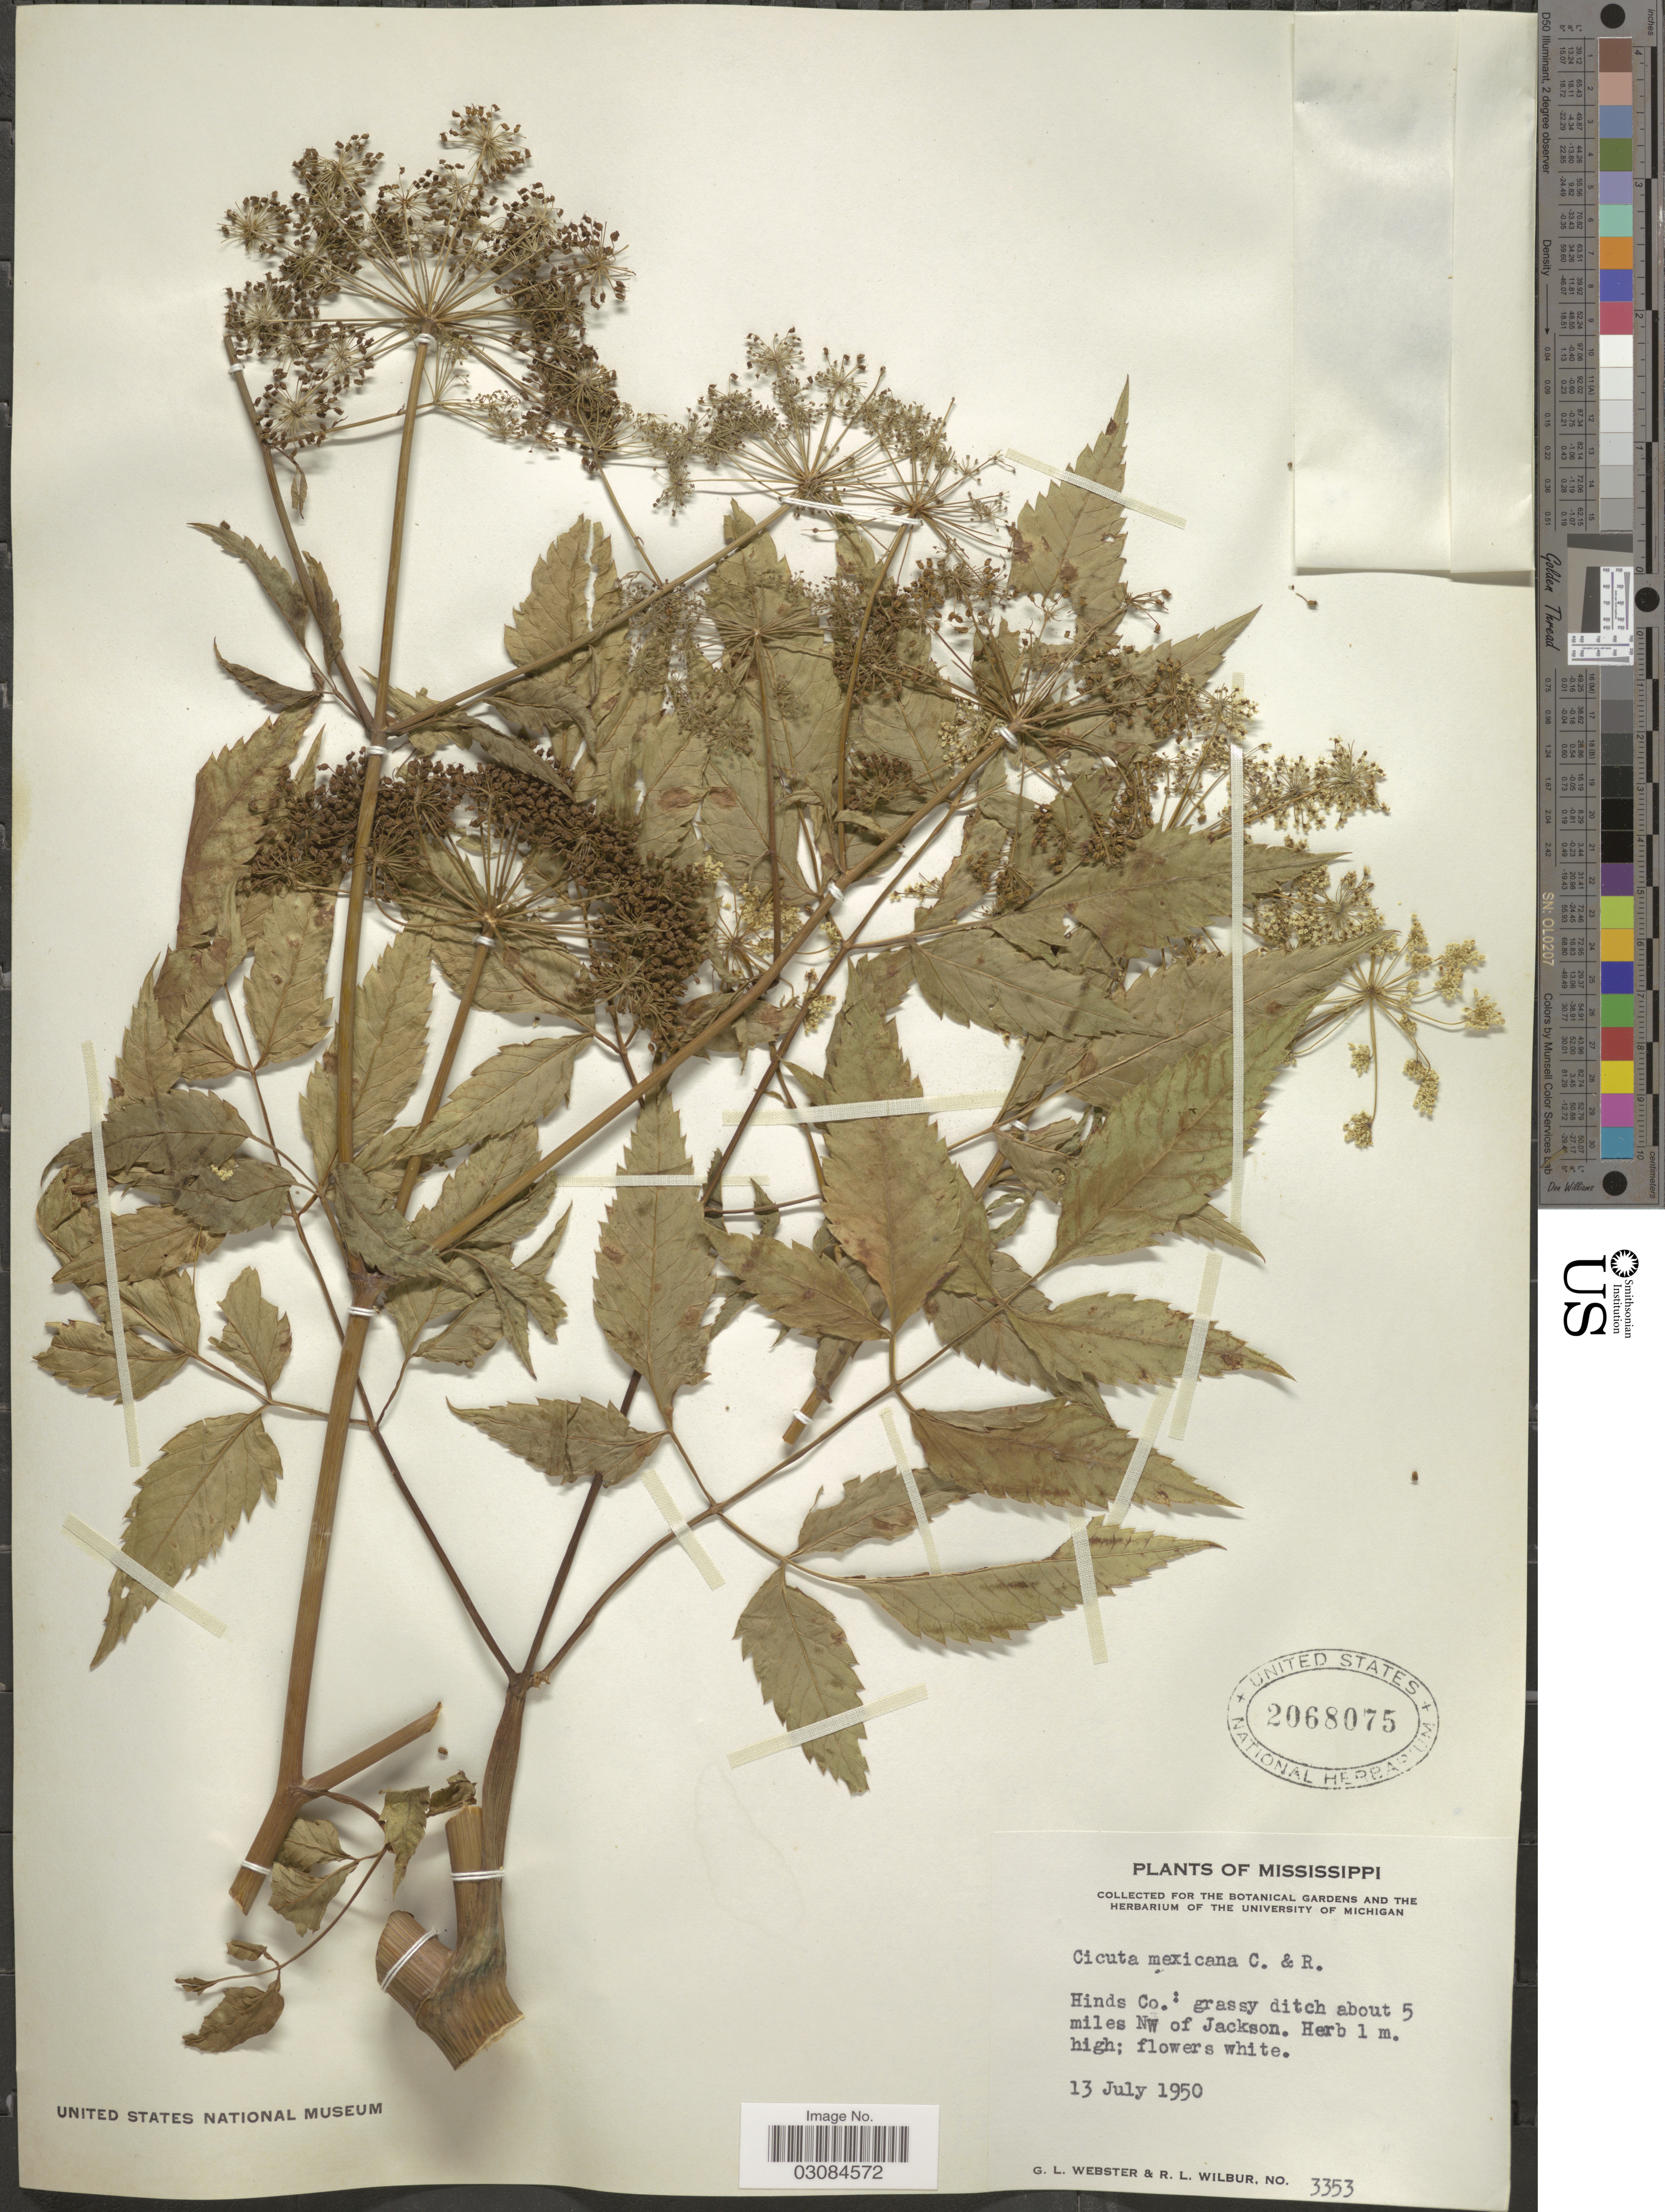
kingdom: Plantae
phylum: Tracheophyta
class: Magnoliopsida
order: Apiales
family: Apiaceae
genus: Cicuta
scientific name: Cicuta mexicana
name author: J.M. Coult. & Rose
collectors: G. L. Webster & R. L. Wilbur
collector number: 3353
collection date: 1950-07-13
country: United States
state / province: Mississippi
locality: Hinds Co.: grassy ditch about 5 miles NW of Jackson.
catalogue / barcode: US 2068075